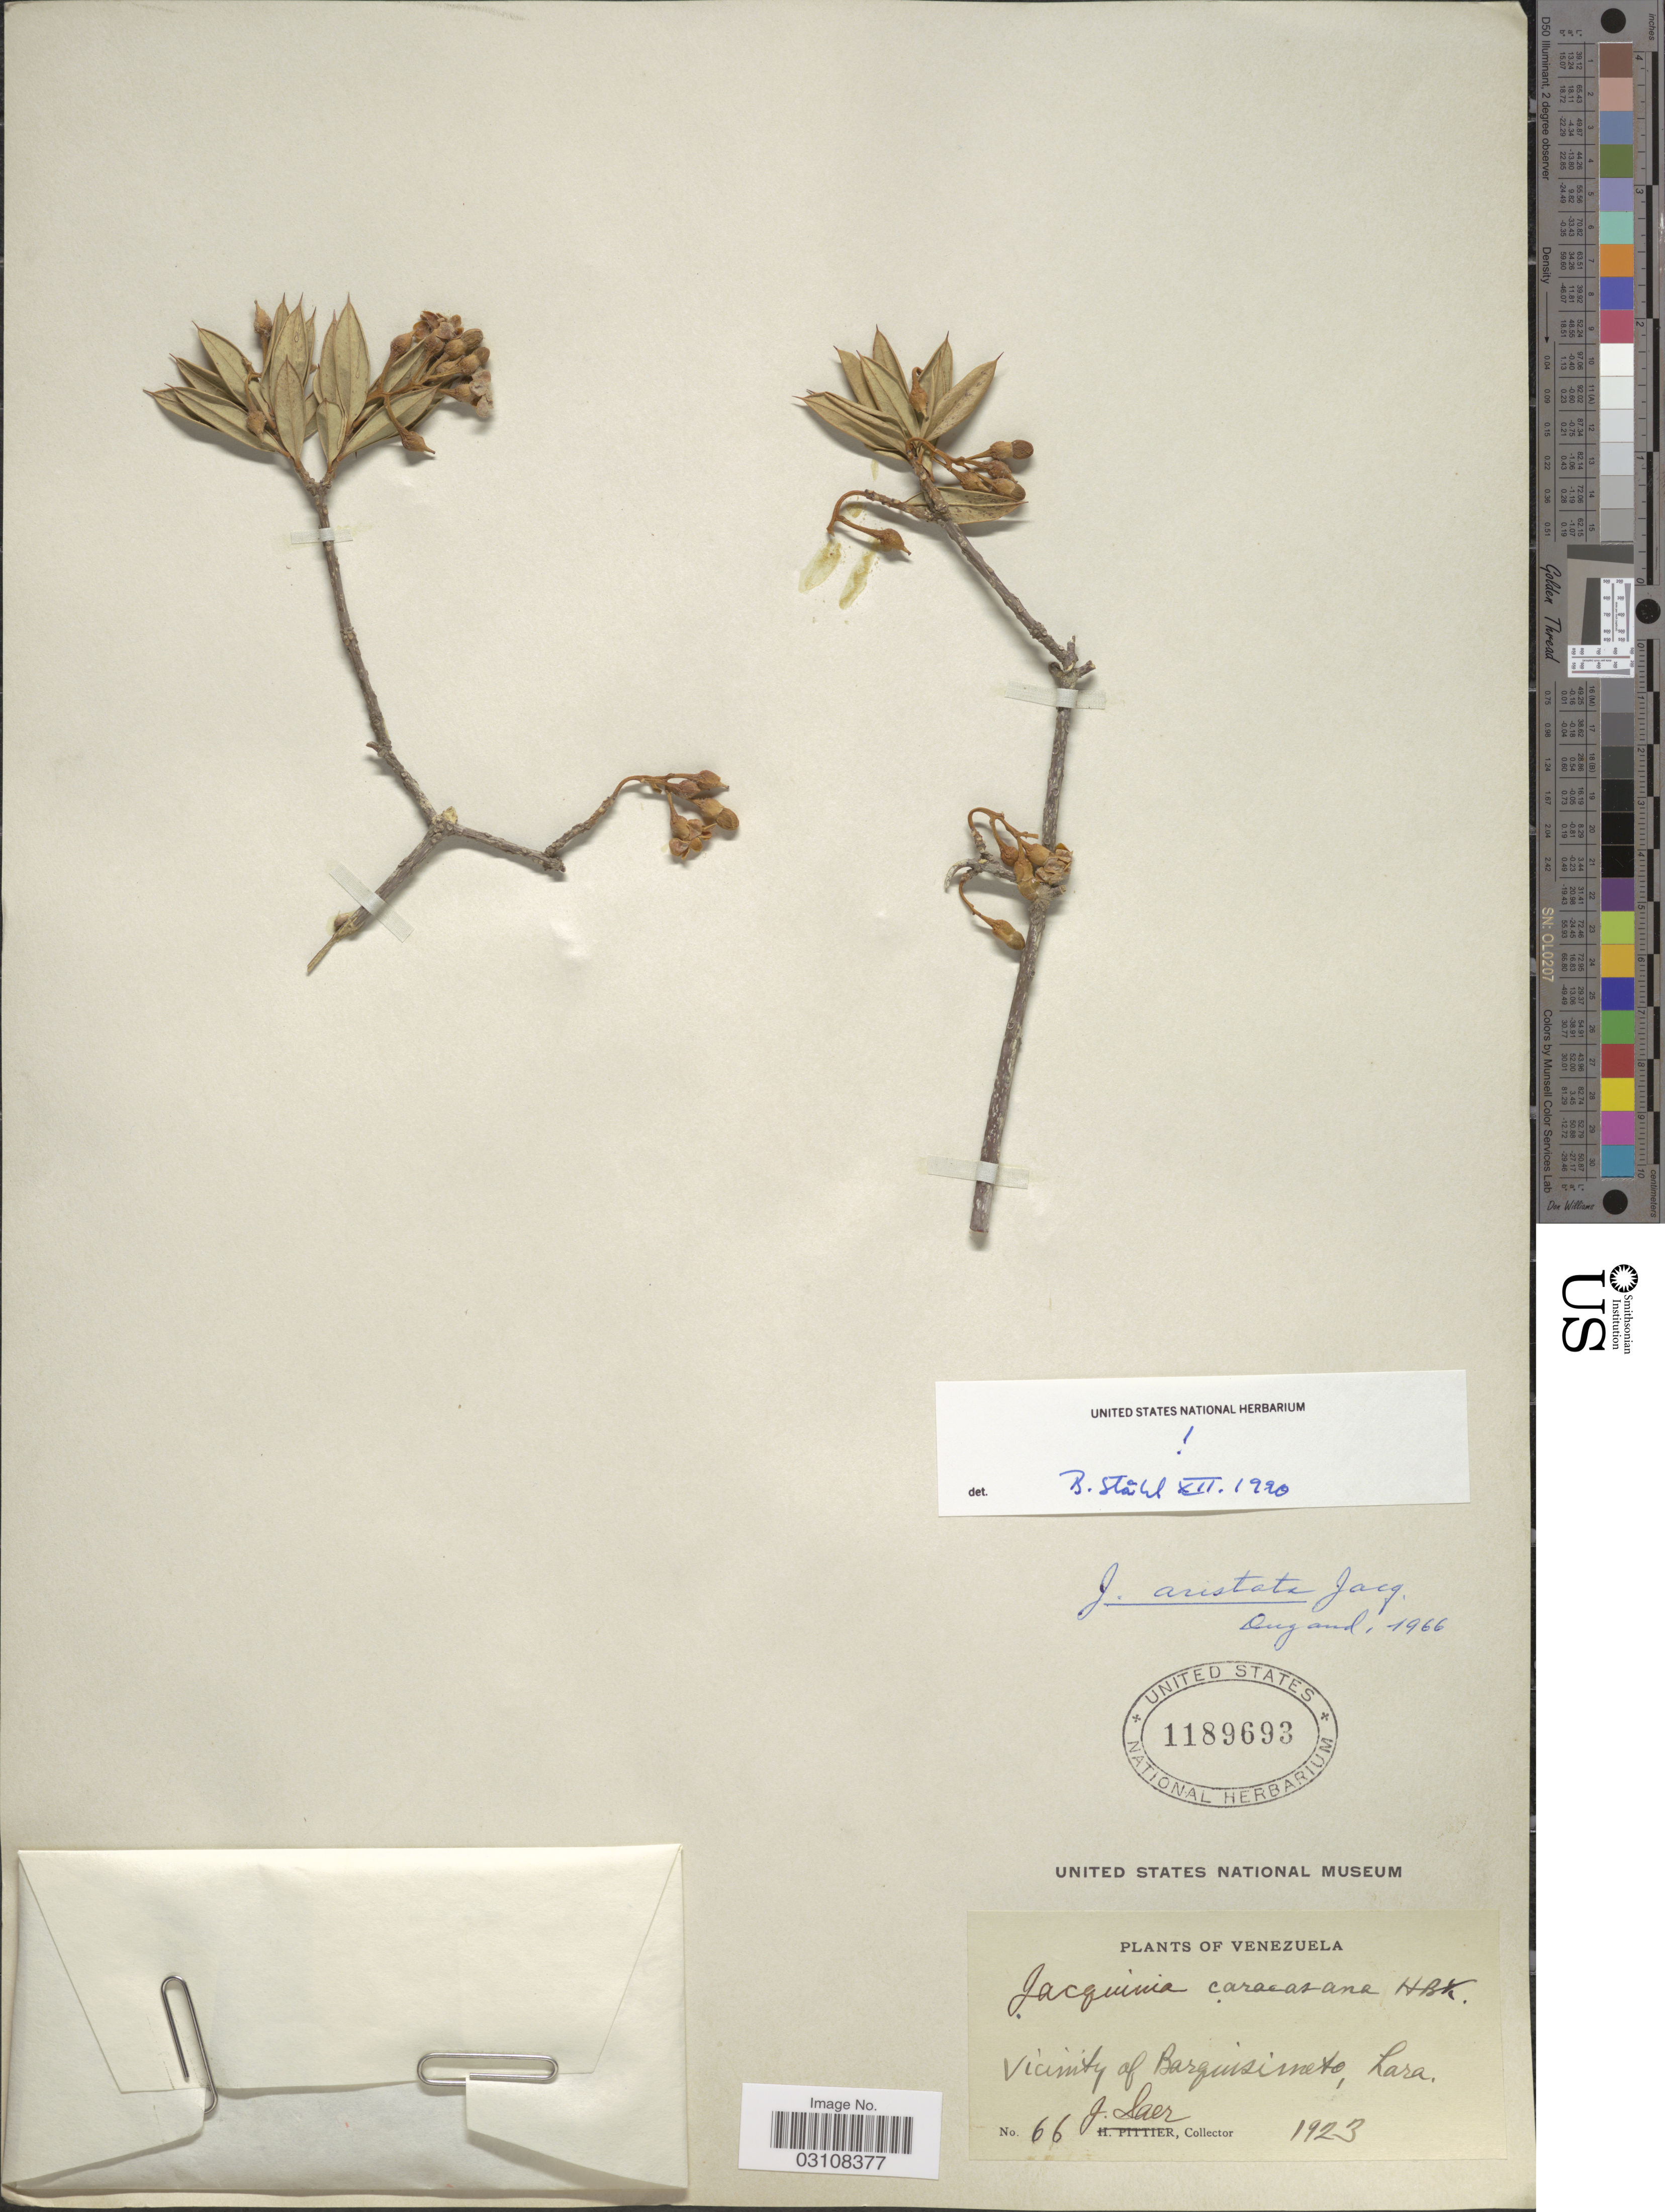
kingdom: Plantae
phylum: Tracheophyta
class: Magnoliopsida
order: Ericales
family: Primulaceae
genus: Bonellia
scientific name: Bonellia frutescens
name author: (Mill.) B. Ståhl & Källersjö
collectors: J. Saer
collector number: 66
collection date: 1923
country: Venezuela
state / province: Lara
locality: Vicinity of Barquisimeto.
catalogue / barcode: US 1189693